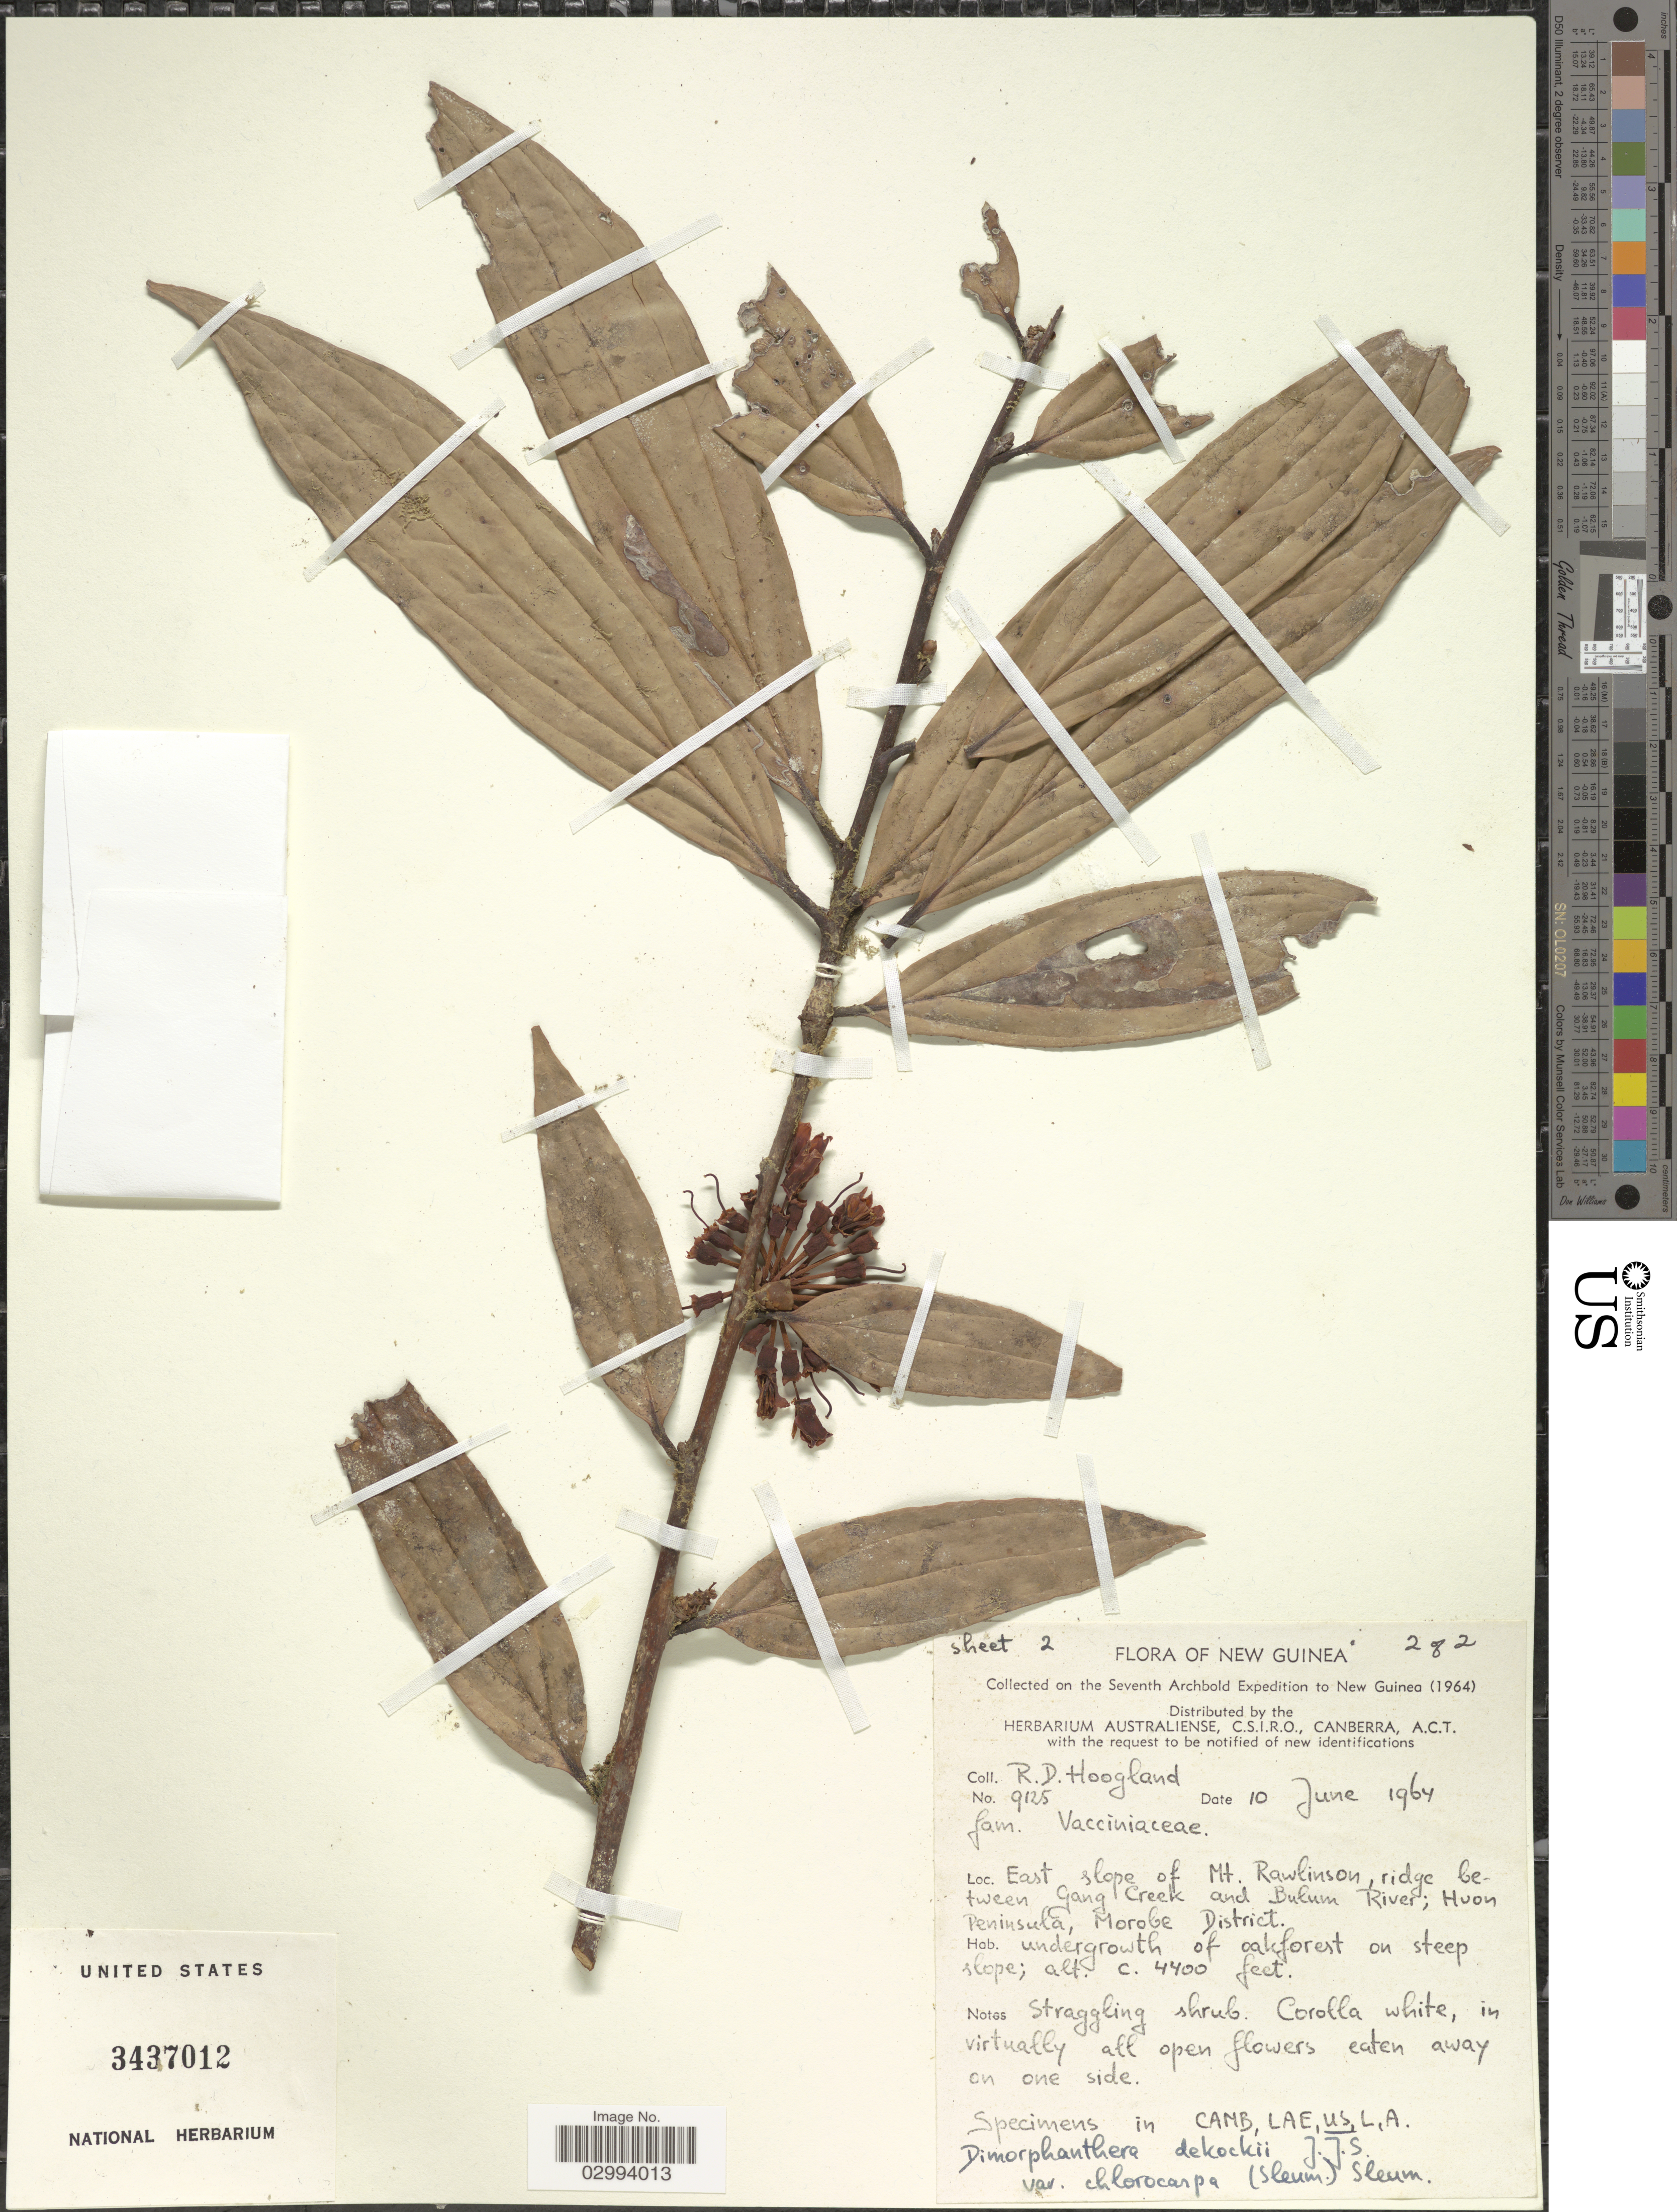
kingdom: Plantae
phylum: Tracheophyta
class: Magnoliopsida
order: Ericales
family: Ericaceae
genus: Dimorphanthera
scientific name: Dimorphanthera dekockii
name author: J.J. Sm.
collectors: R. D. Hoogland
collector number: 9125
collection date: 1964-06-10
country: Papua New Guinea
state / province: Morobe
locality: New Guinea. East slope of Mt. Rawlinson, ridge between Gang Creek and Bulum River; Huon Peninsula, Morobe District.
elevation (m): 1341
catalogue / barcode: US 3437012